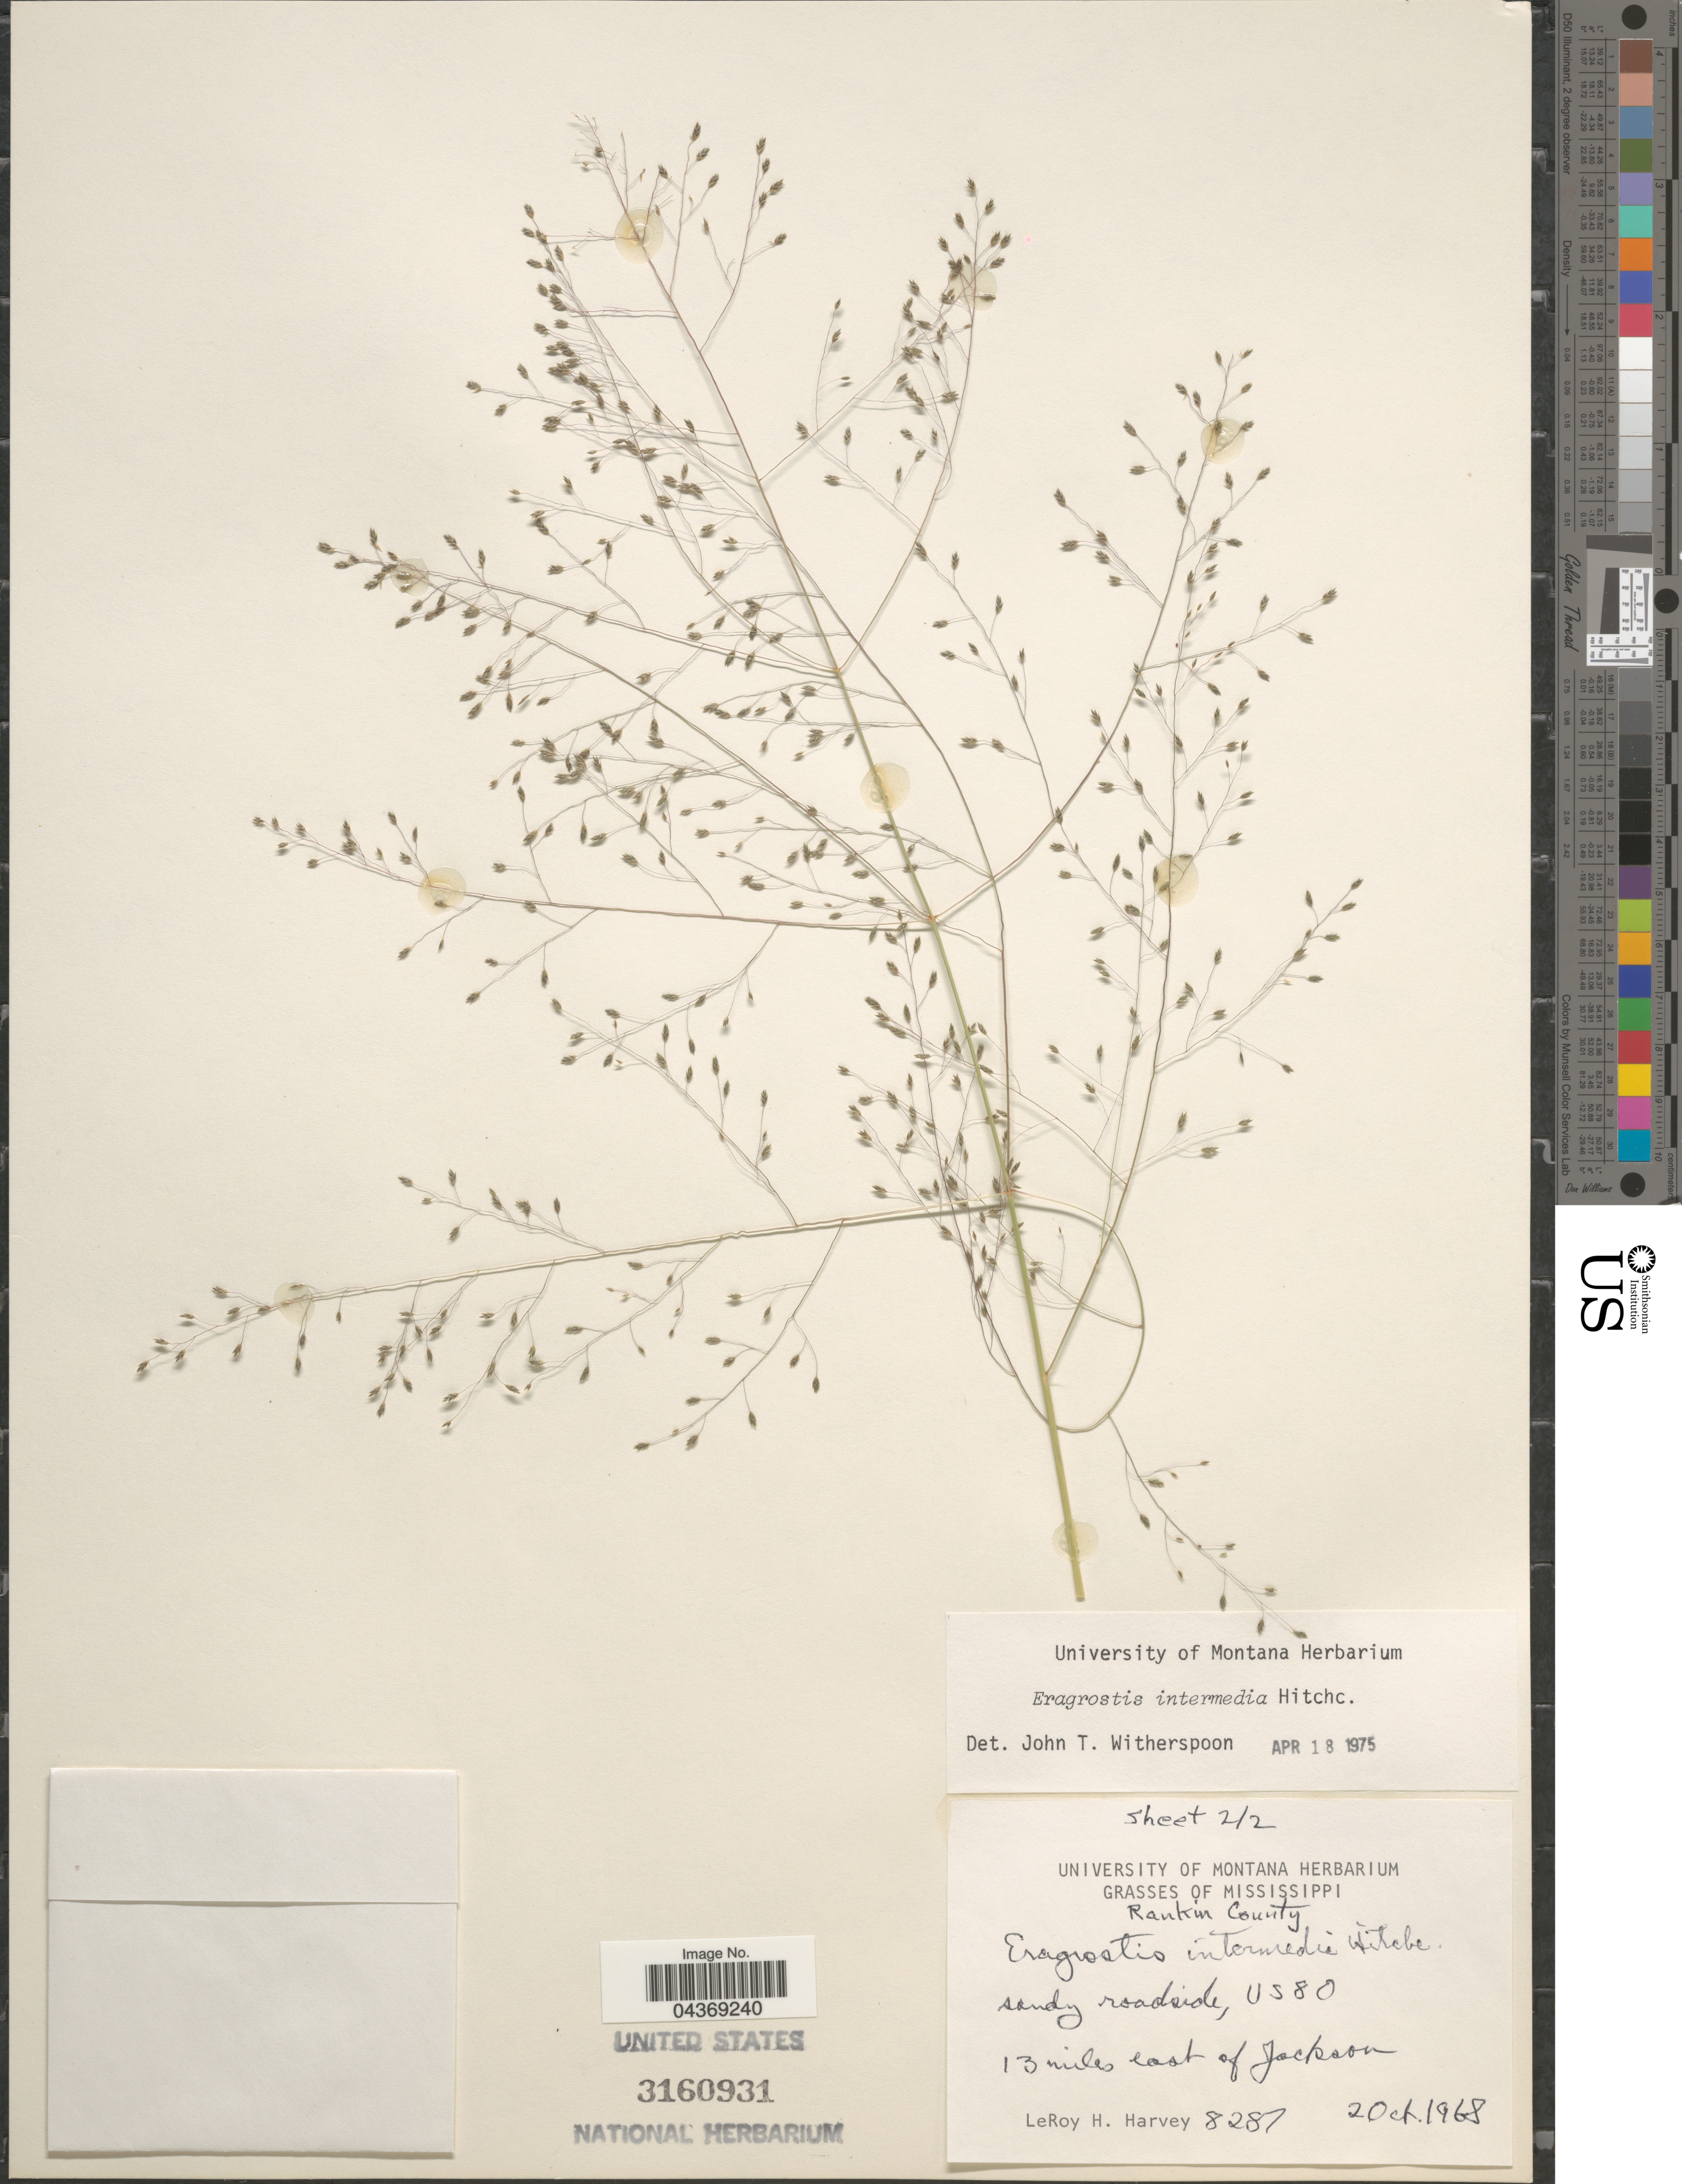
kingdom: Plantae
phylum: Tracheophyta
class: Liliopsida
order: Poales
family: Poaceae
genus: Eragrostis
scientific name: Eragrostis intermedia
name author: Hitchc.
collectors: L. H. Harvey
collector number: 8287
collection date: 1968-10-02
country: United States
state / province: Mississippi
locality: Rankin County. US 80. 13 miles east of Jackson.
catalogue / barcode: US 3160931